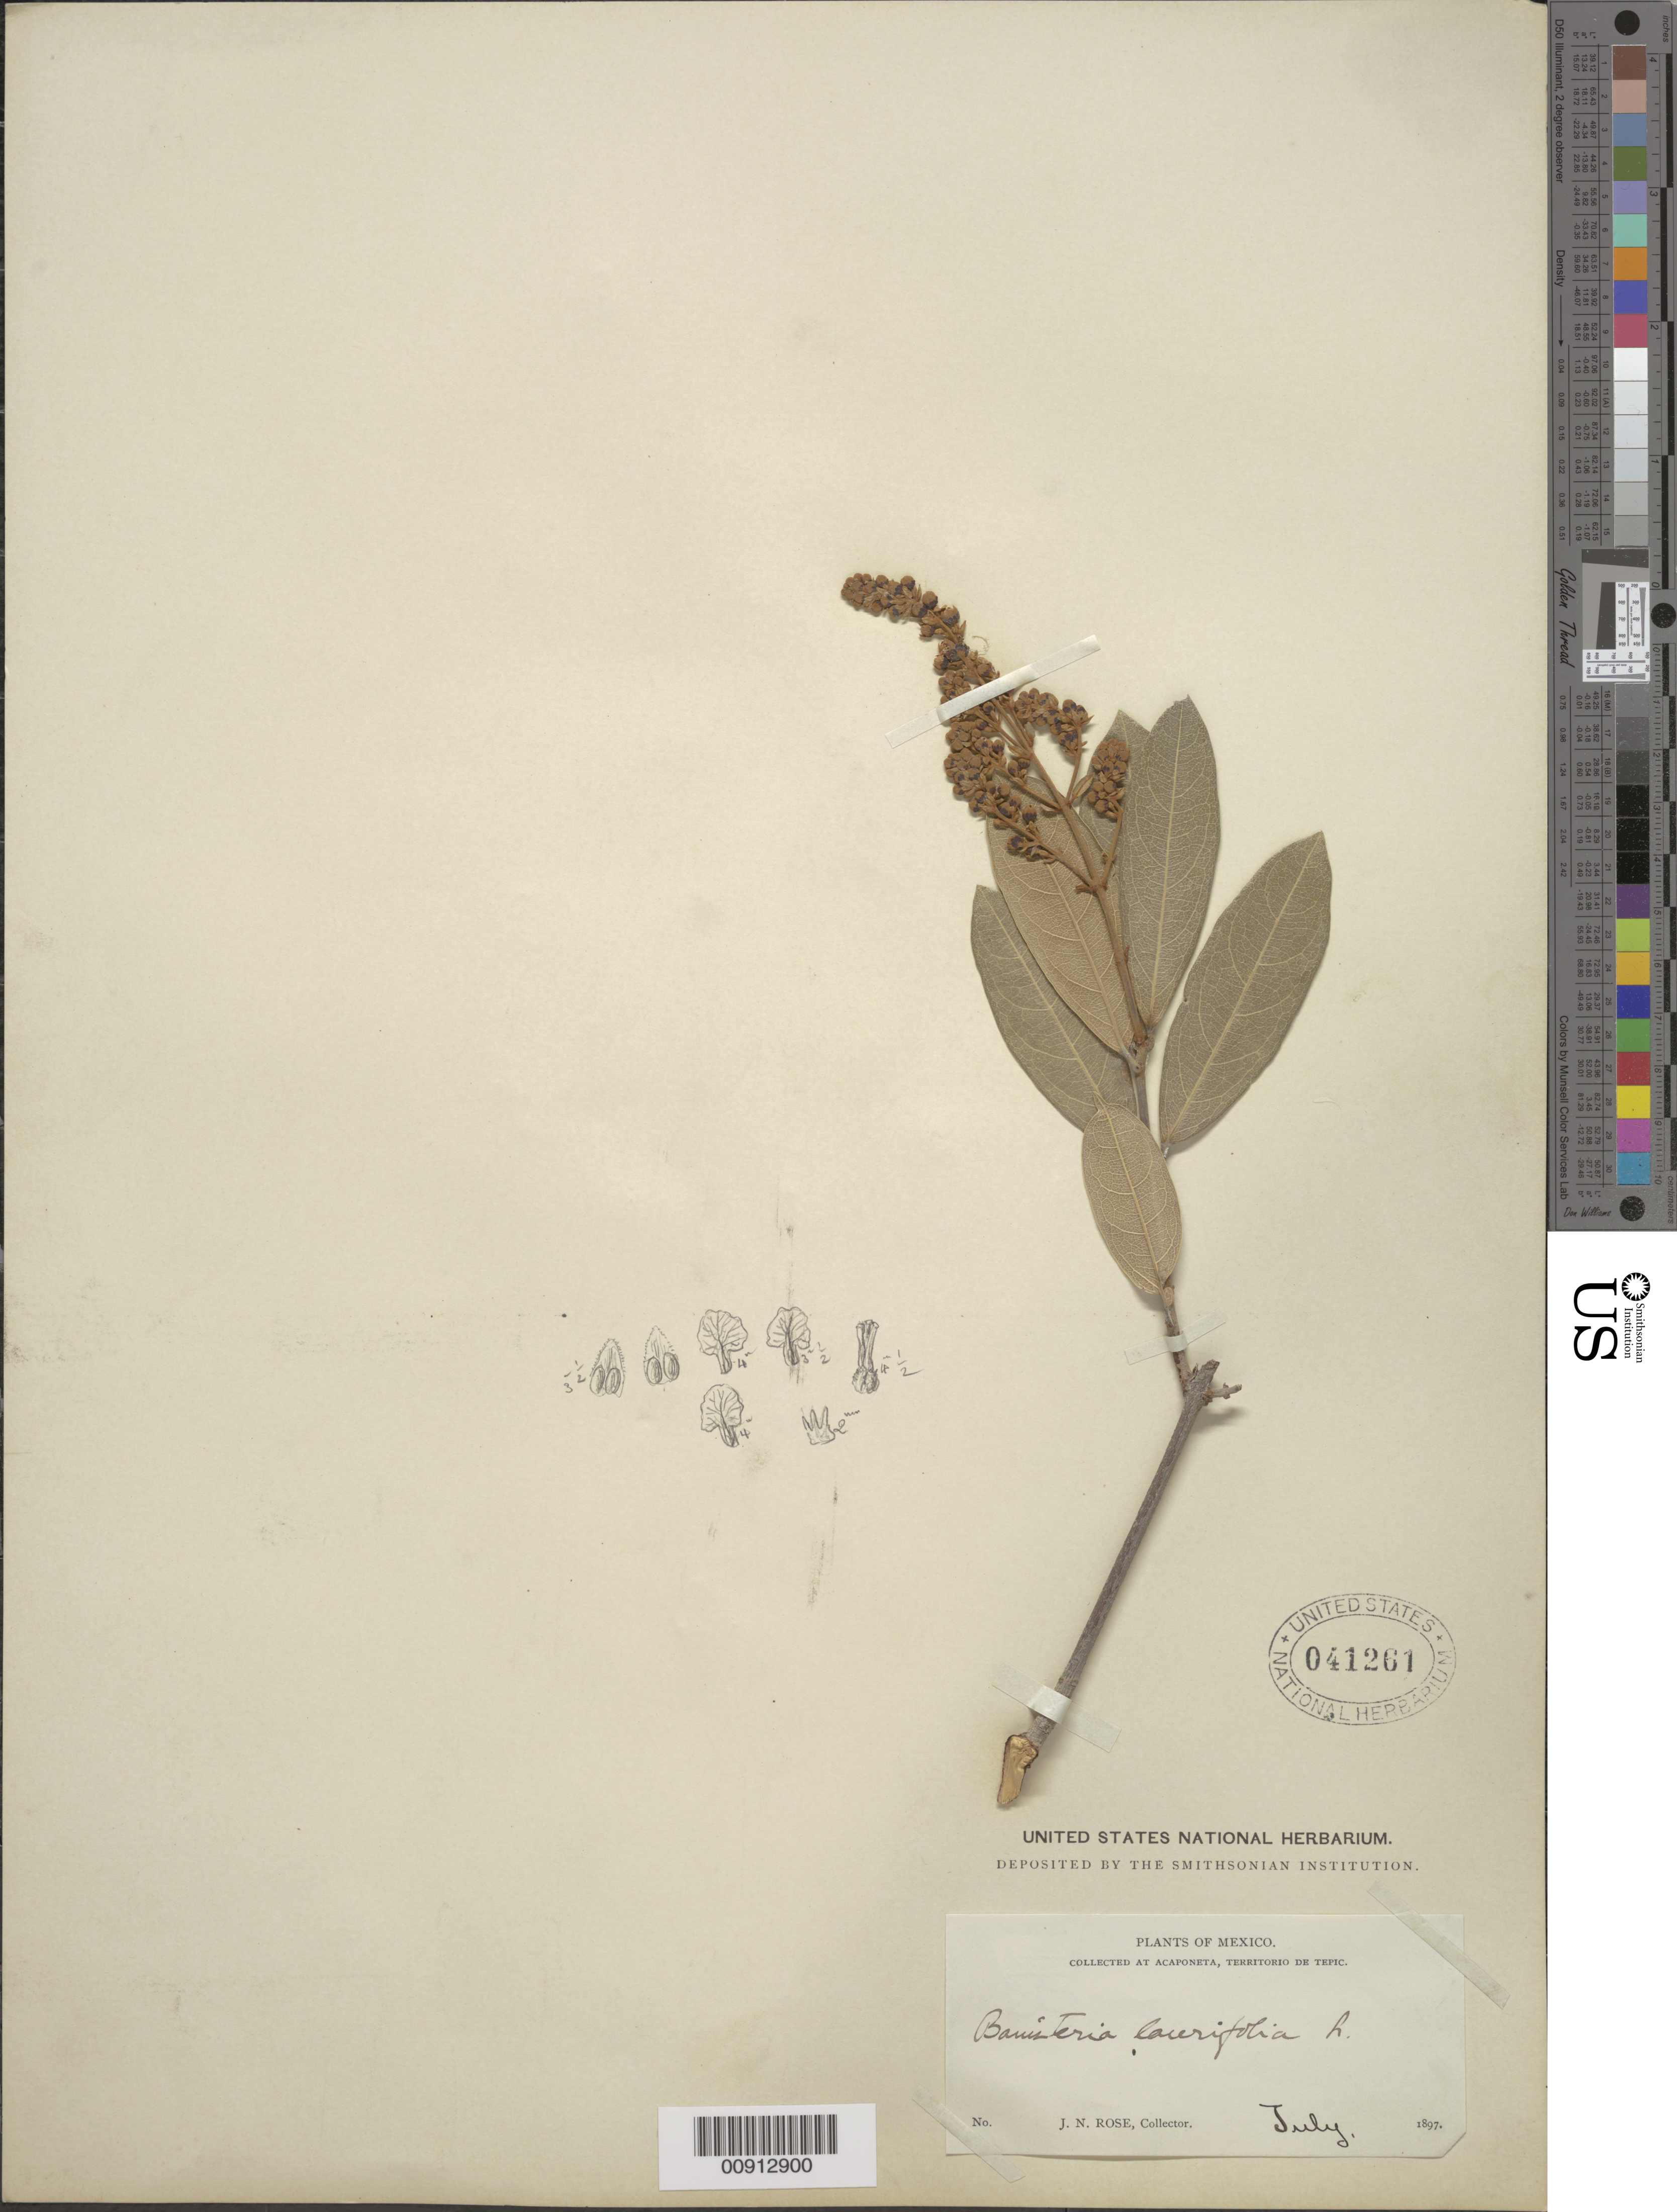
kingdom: Plantae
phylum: Tracheophyta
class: Magnoliopsida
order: Malpighiales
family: Malpighiaceae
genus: Heteropterys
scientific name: Heteropterys laurifolia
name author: (L.) A. Juss.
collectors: J. N. Rose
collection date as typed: Jul 1897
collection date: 1897-07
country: Mexico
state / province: Nayarit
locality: Acaponeta, Territorio de Tepic.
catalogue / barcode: US 41261